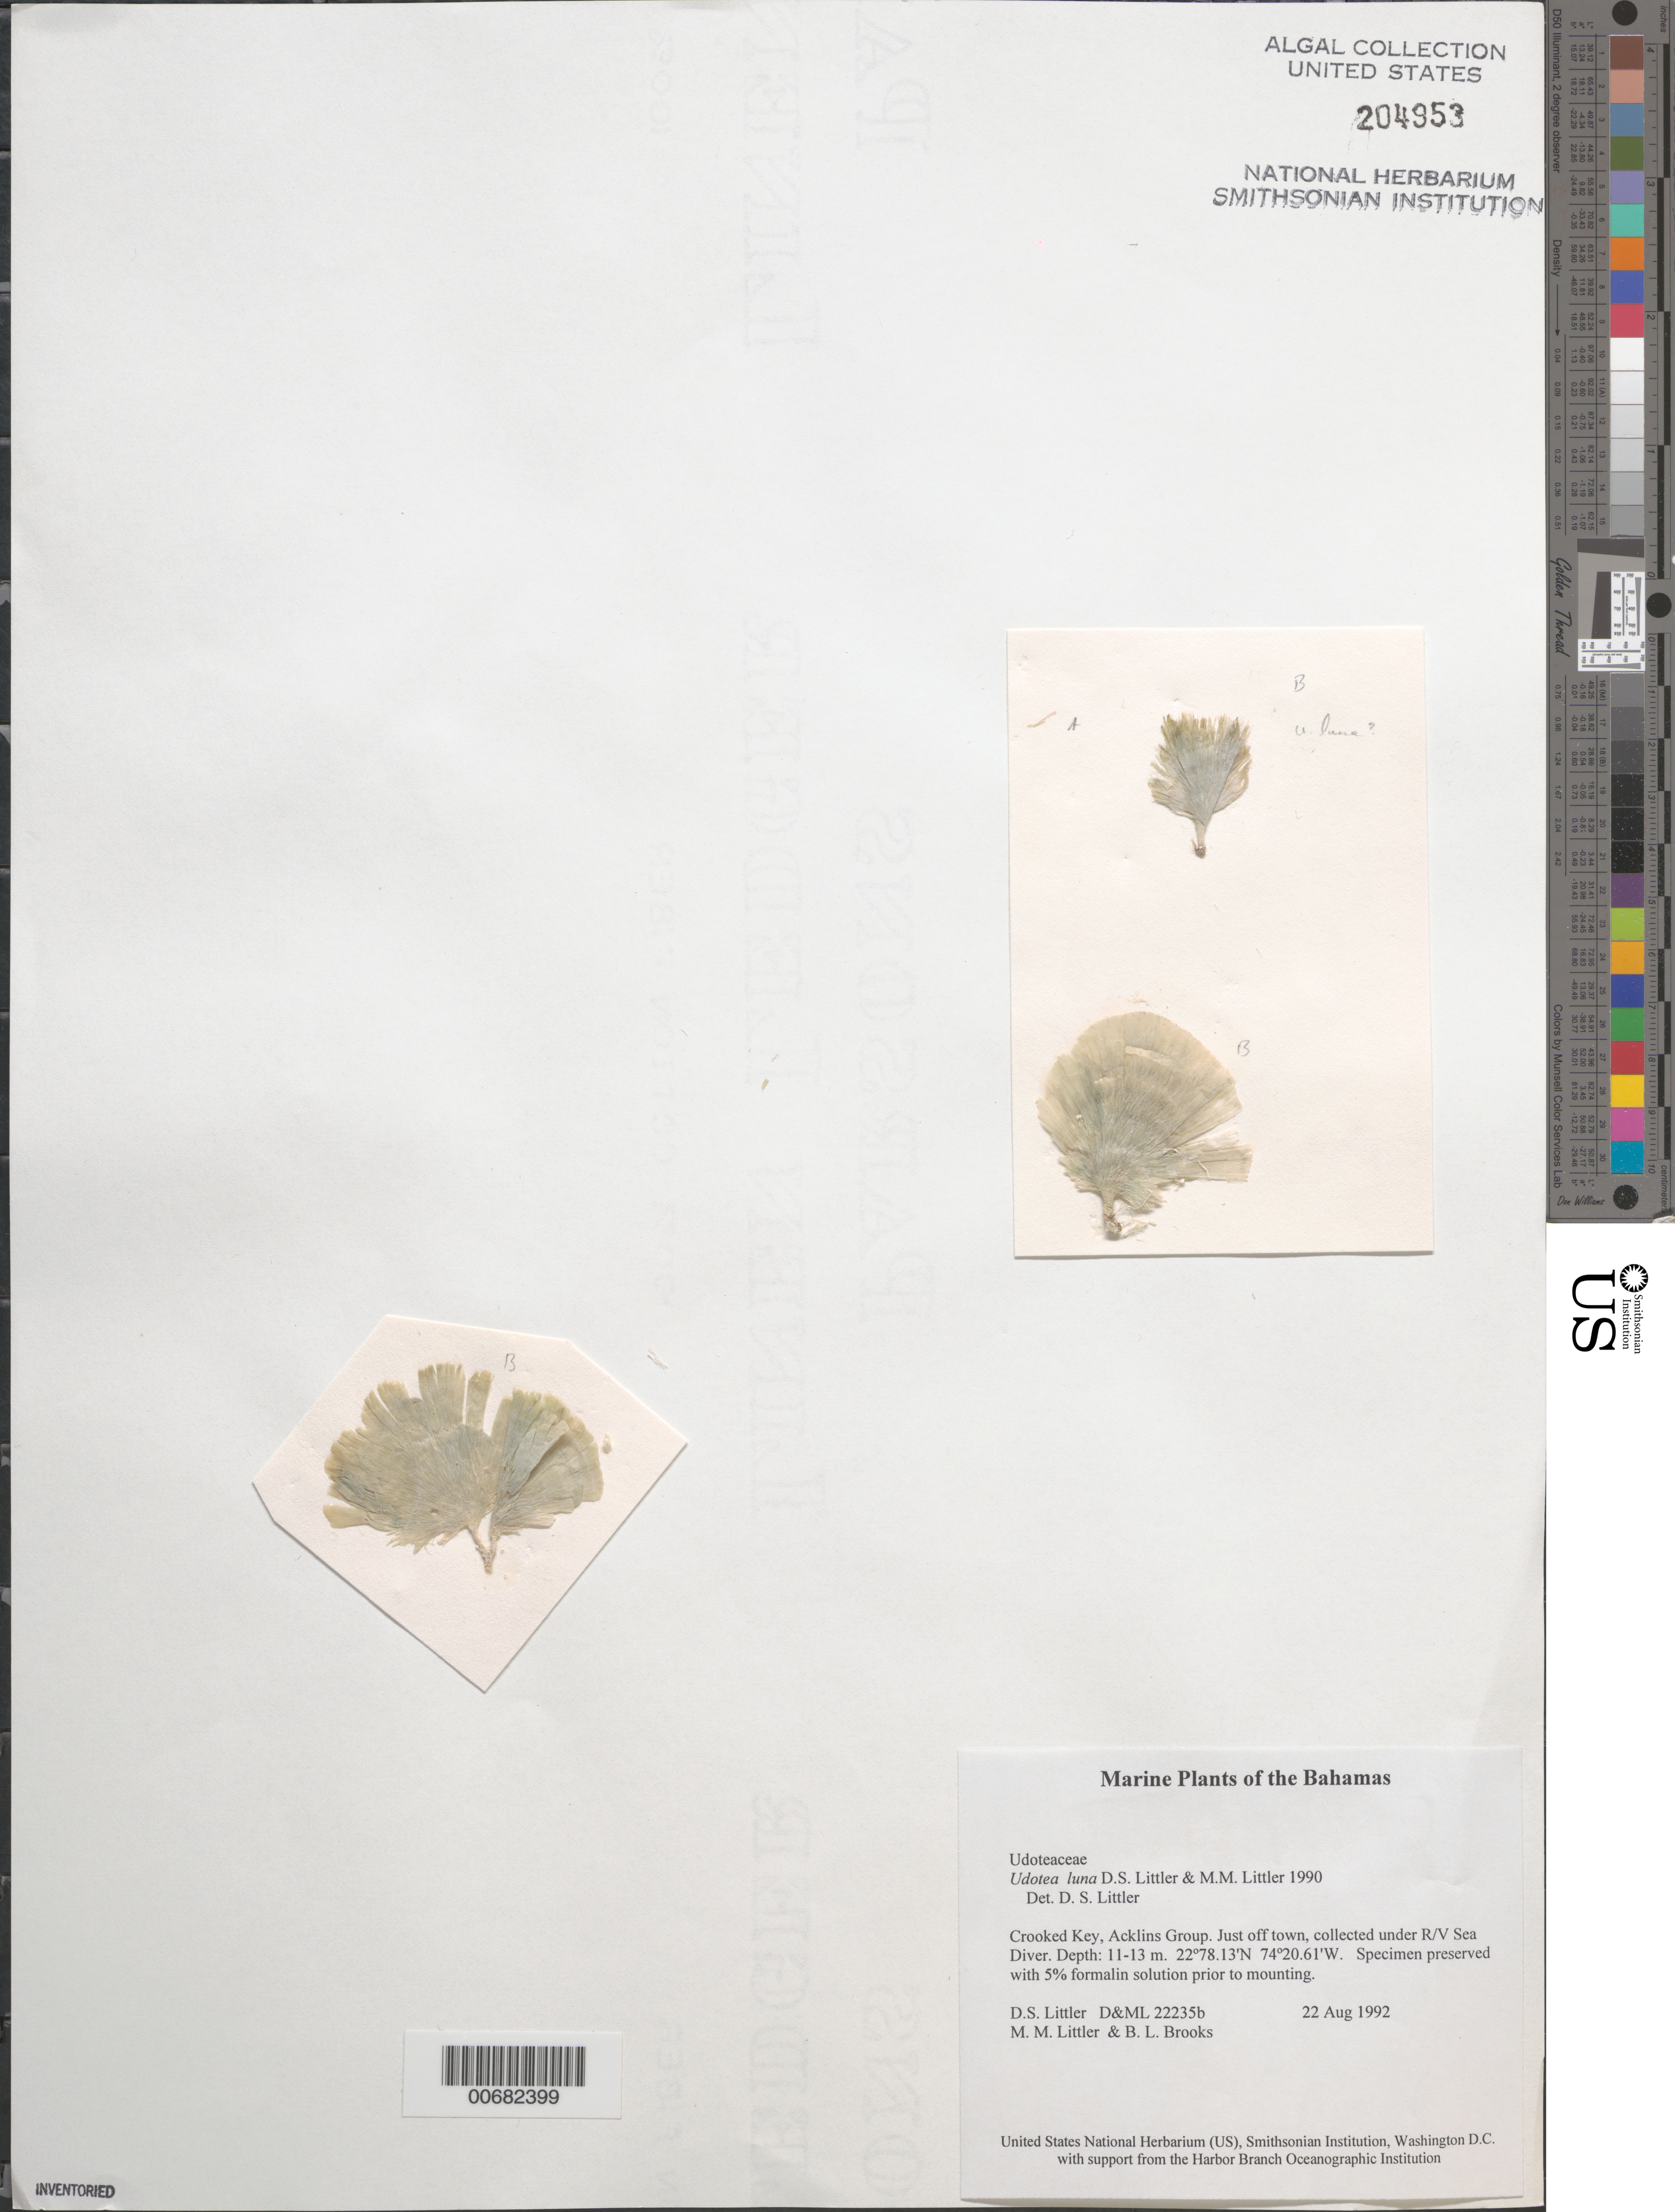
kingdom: Plantae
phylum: Chlorophyta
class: Ulvophyceae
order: Bryopsidales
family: Udoteaceae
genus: Udotea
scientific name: Udotea luna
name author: D.S. Littler & Littler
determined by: Littler, D. S.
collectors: D. S. Littler, M. M. Littler & B. Brooks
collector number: D&ML 22235b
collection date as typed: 22 Aug 1992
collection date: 1992-08-22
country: Bahamas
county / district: Crooked Island District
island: Crooked Island (Crooked Key)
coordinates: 22 78.13' N, 74 20.61' W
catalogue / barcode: US 204953